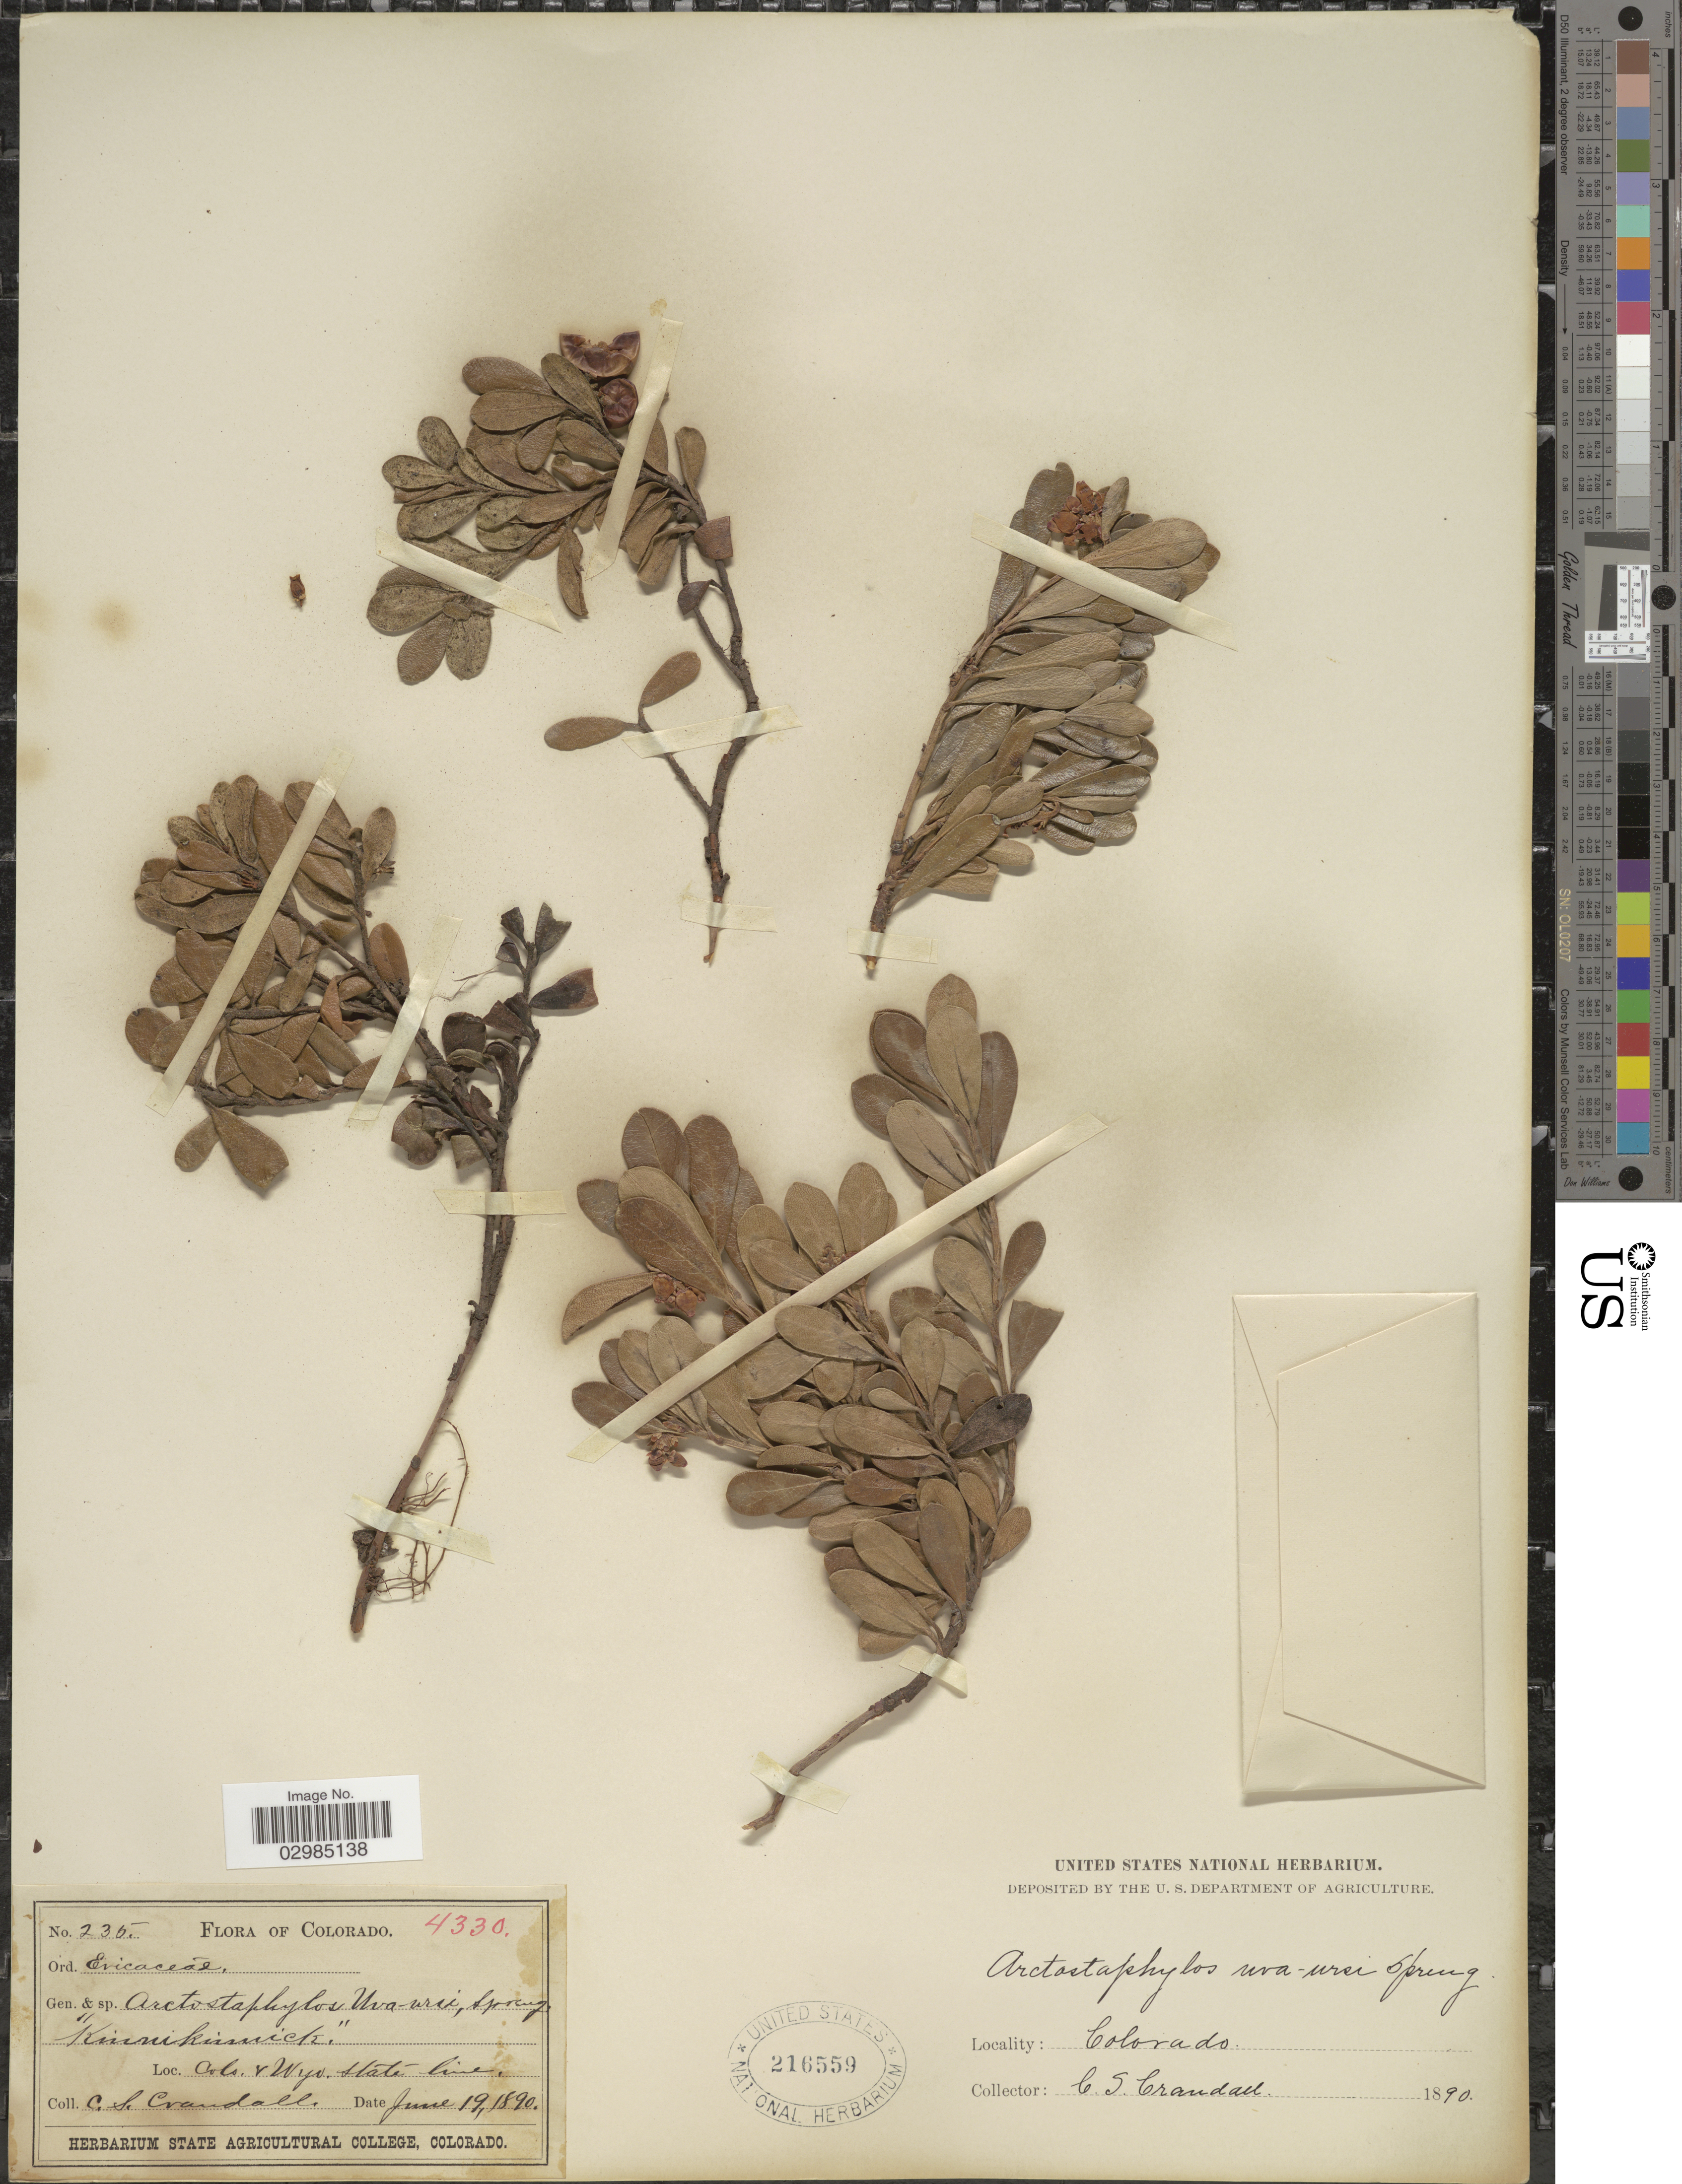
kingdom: Plantae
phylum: Tracheophyta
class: Magnoliopsida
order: Ericales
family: Ericaceae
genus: Arctostaphylos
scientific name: Arctostaphylos uva-ursi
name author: (L.) Spreng.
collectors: C. Crandall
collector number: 235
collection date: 1890-06-19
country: United States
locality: Colo. & Wyo. state line.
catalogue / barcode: US 216559